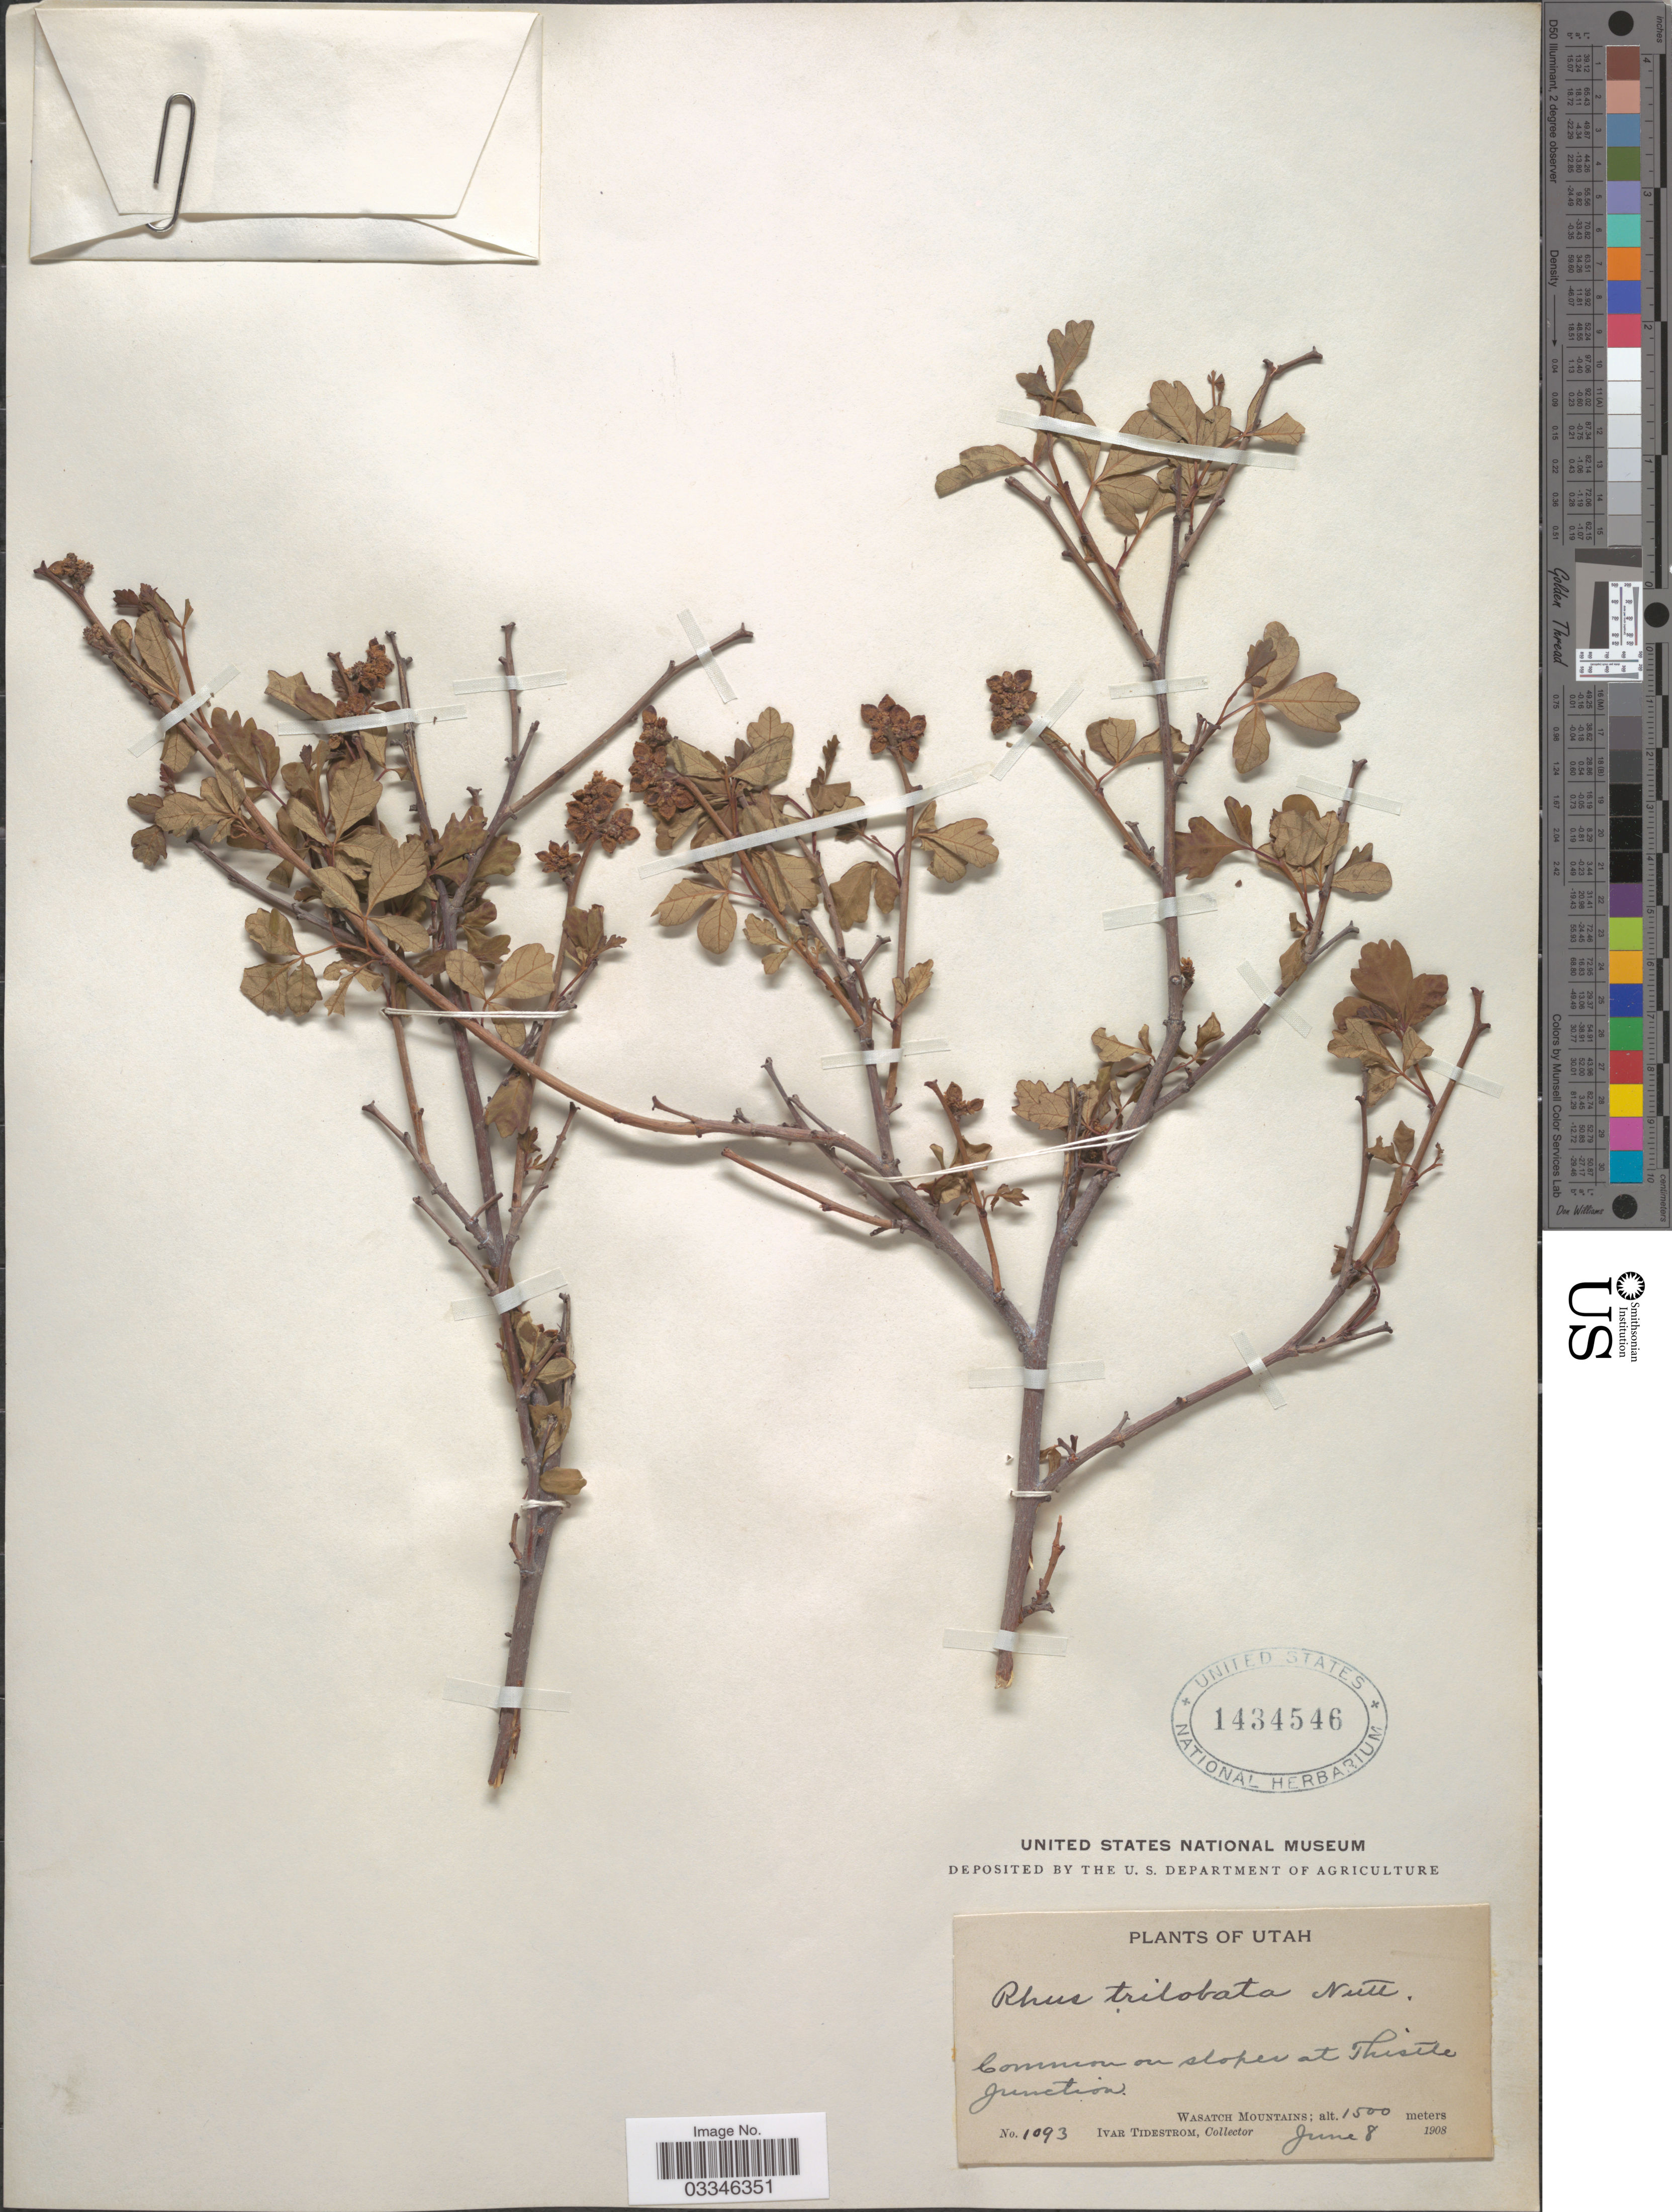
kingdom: Plantae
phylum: Tracheophyta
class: Magnoliopsida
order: Sapindales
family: Anacardiaceae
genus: Rhus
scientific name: Rhus trilobata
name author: Nutt.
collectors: I. F. Tidestrom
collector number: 1093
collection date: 1908-06-08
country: United States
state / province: Utah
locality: Common on slopes at Thistle Junction. Wasatch Mountains.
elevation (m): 1500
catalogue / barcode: US 1434546